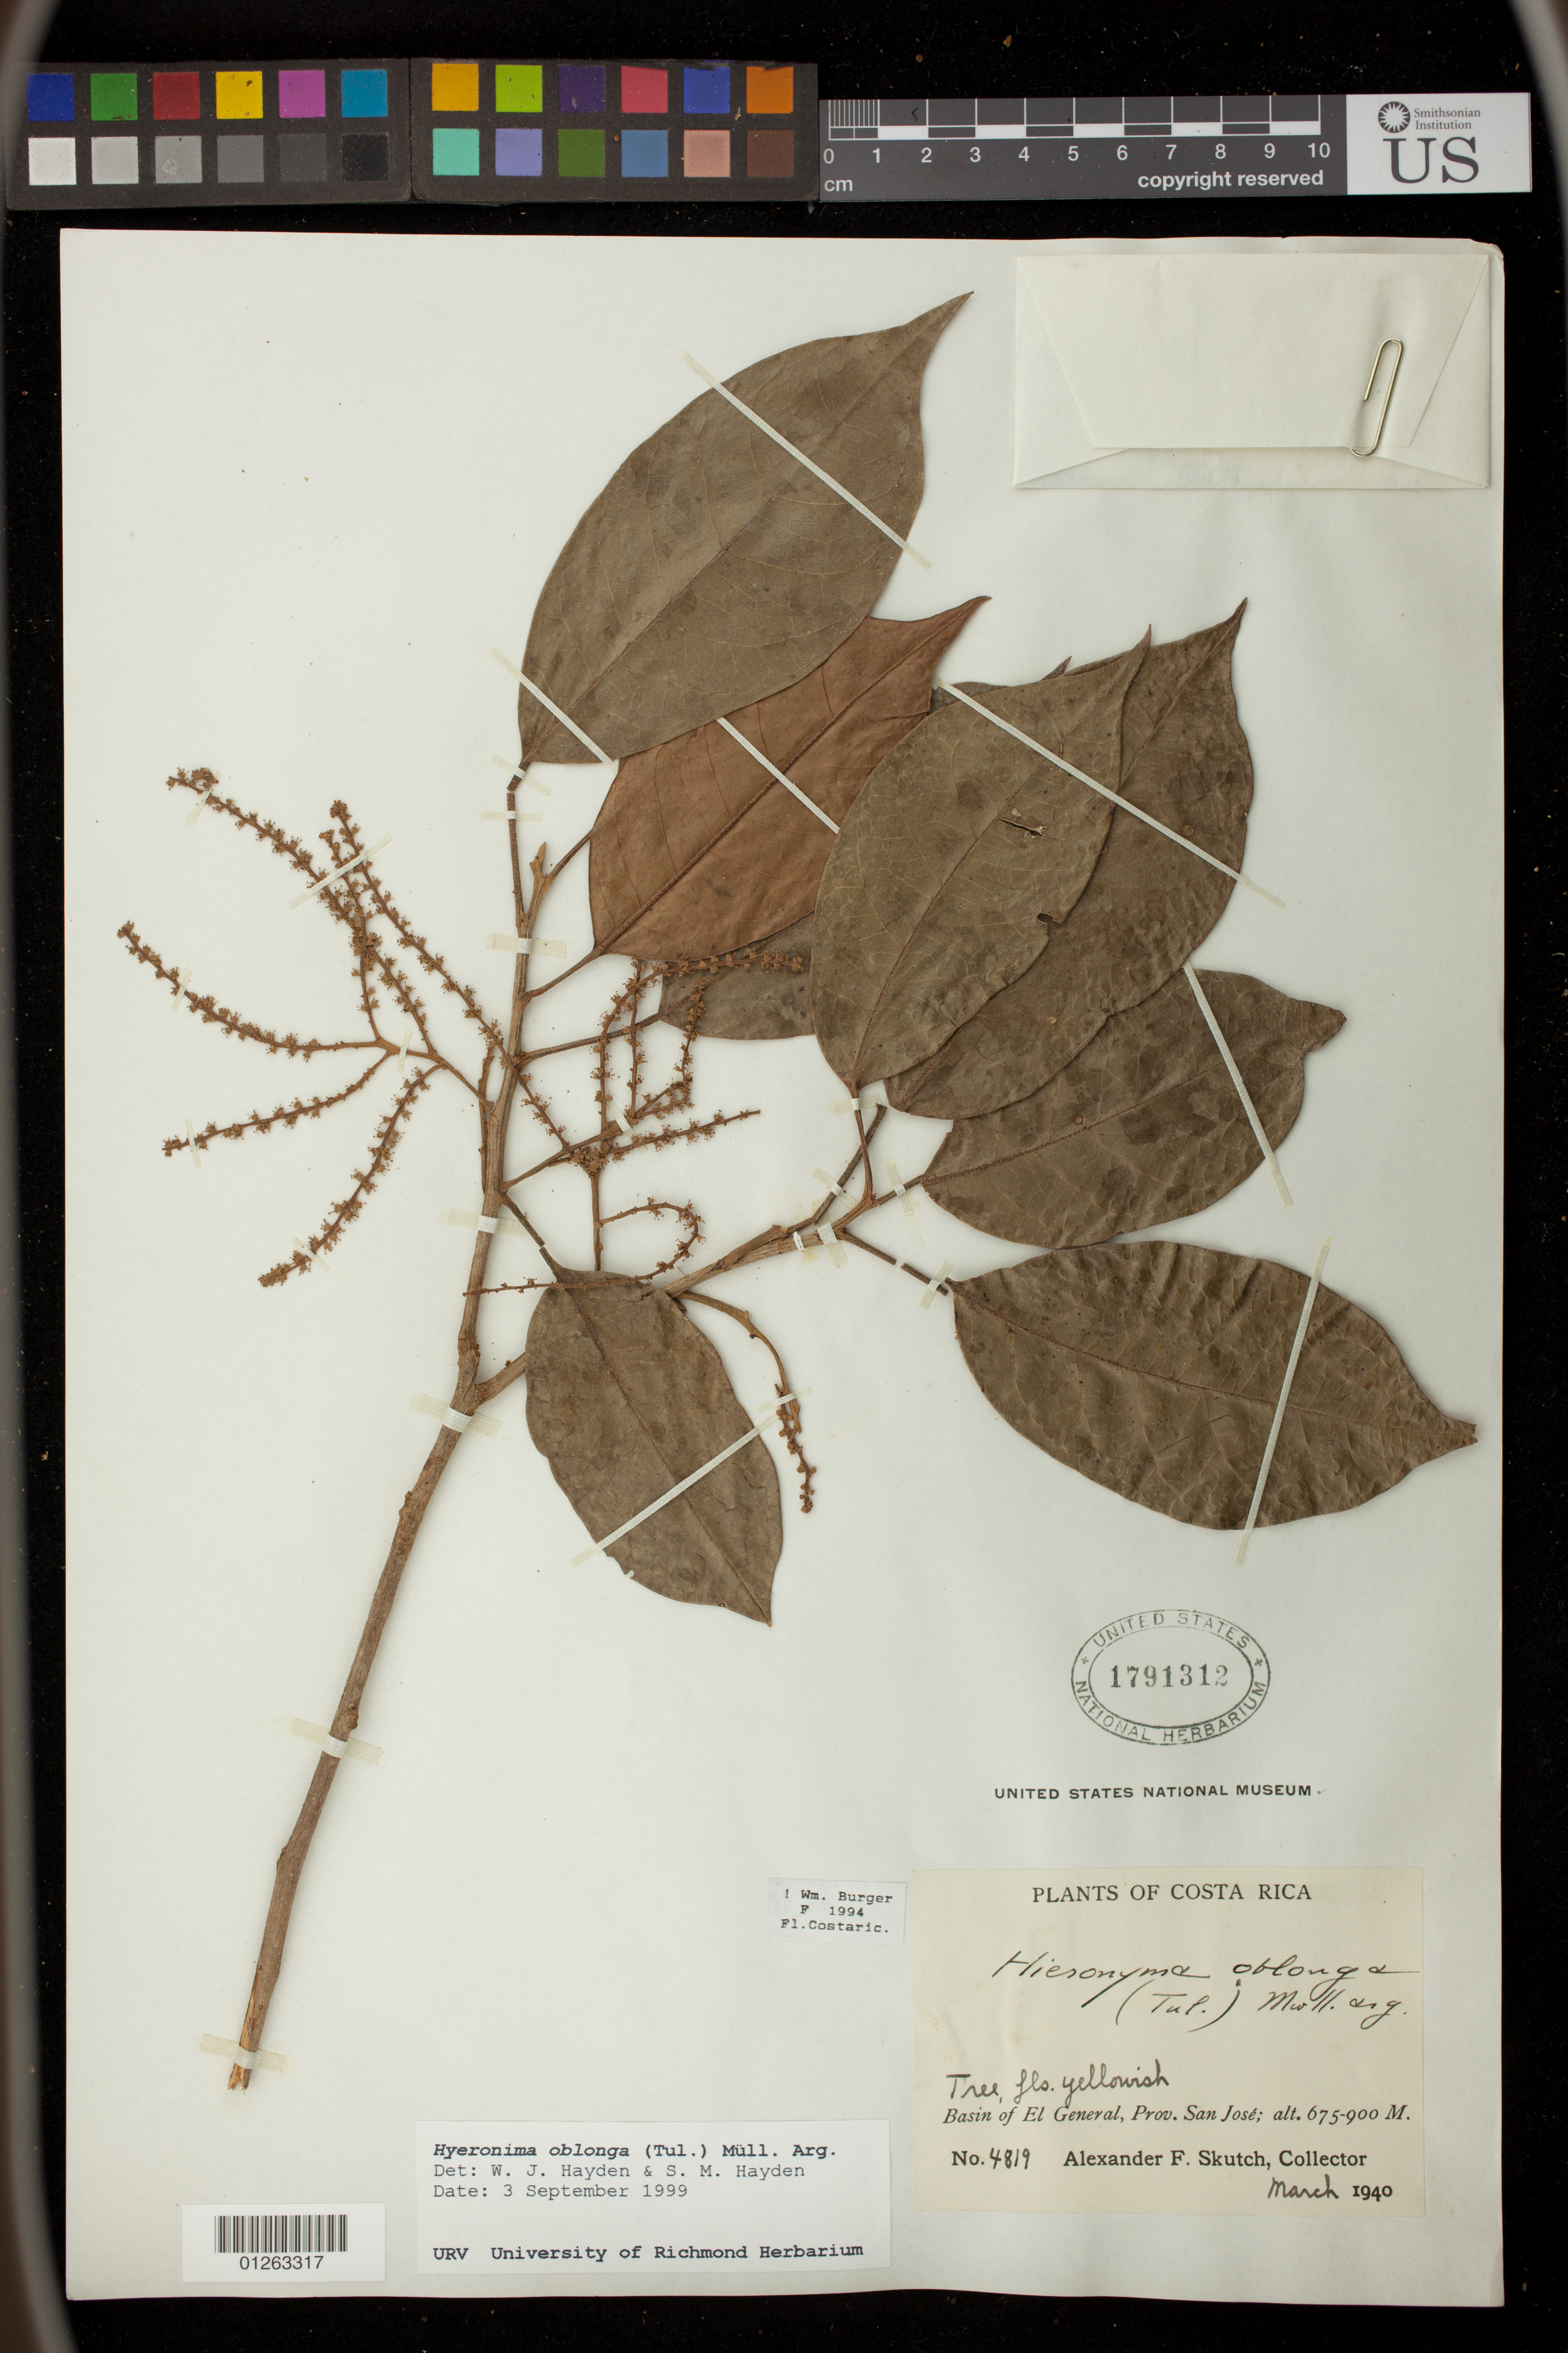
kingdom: Plantae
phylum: Tracheophyta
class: Magnoliopsida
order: Malpighiales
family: Phyllanthaceae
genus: Hieronyma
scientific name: Hieronyma oblonga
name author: (Tul.) Müll. Arg.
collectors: A. F. Skutch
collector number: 4819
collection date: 1940-03-01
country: Costa Rica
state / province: San José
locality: Basin of El General, Prov. San Jose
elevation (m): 675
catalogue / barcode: US 1791312